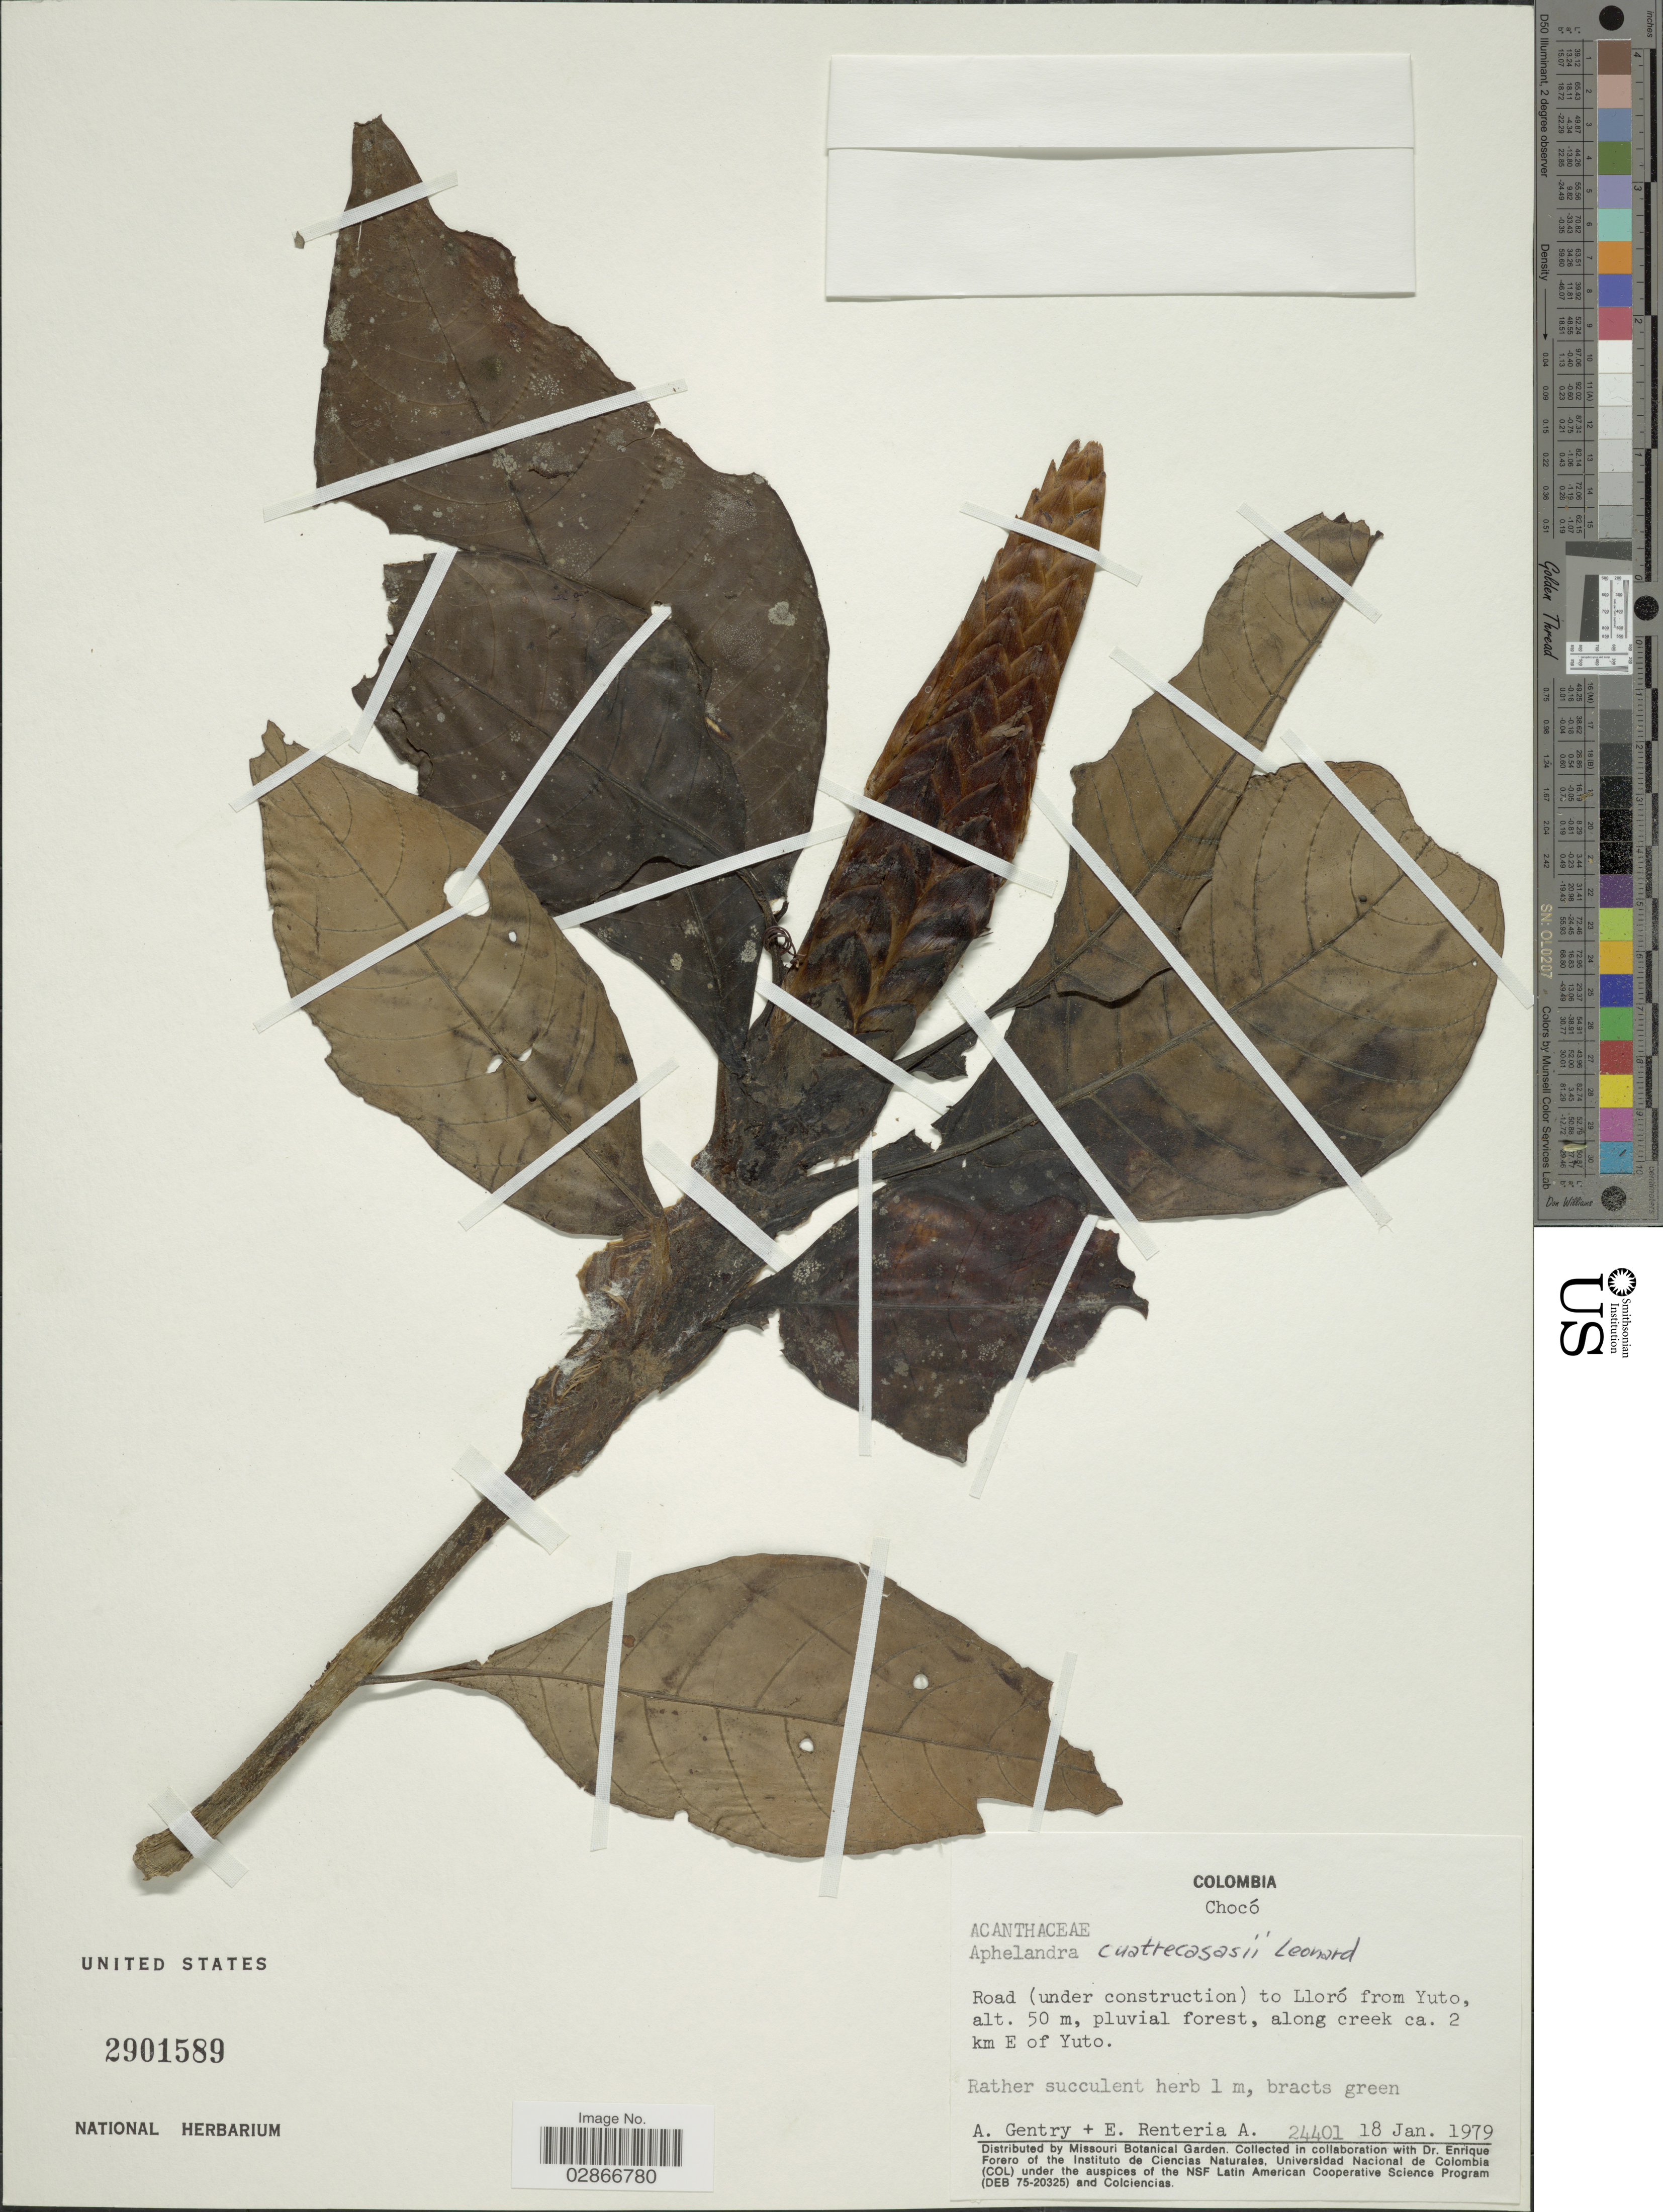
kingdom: Plantae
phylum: Tracheophyta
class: Magnoliopsida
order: Lamiales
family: Acanthaceae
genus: Aphelandra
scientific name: Aphelandra cuatrecasasii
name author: Leonard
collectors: A. H. Gentry & E. Renteria A.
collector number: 24401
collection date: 1979-01-18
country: Colombia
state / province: Chocó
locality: Road (under construction) to Lloró from Yuto, along creek ca. 2 km E of Yuto.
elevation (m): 50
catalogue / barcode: US 2901589